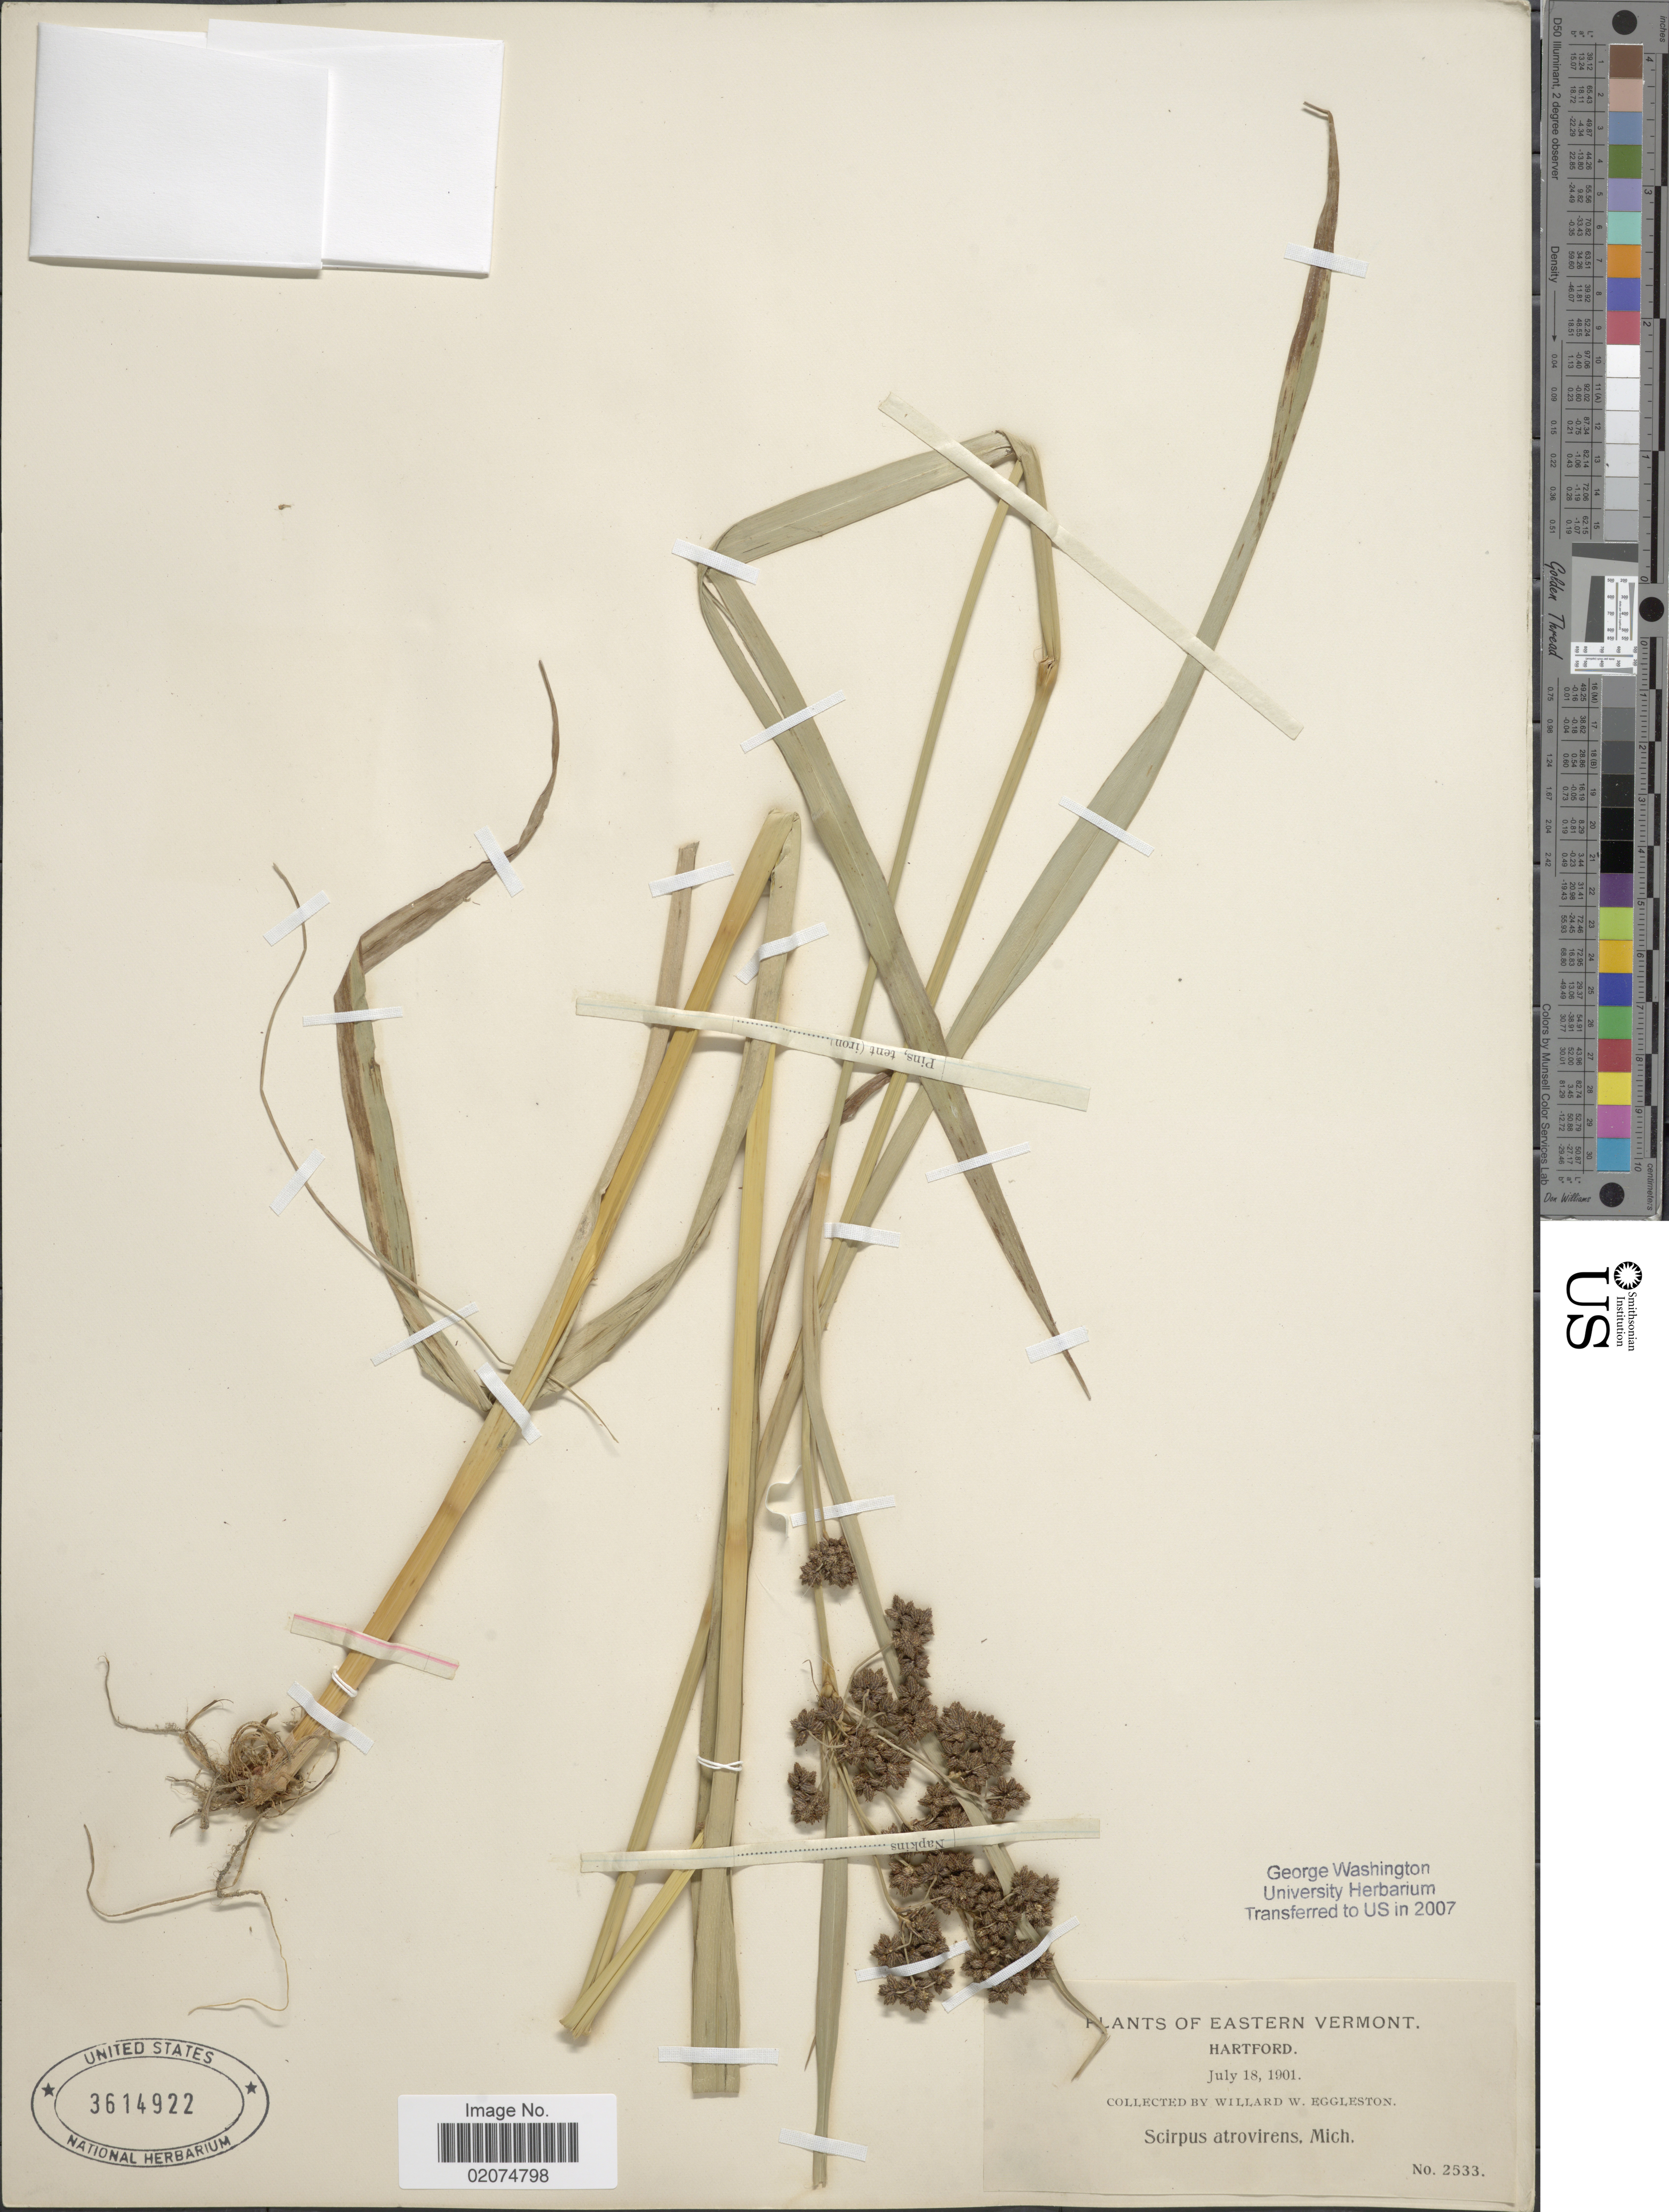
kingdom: Plantae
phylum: Tracheophyta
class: Liliopsida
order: Poales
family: Cyperaceae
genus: Scirpus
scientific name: Scirpus atrovirens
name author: Willd.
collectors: W. W. Eggleston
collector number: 2533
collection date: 1901-07-18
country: United States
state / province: Vermont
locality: Eastern Vermont, Hartford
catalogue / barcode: US 3614922